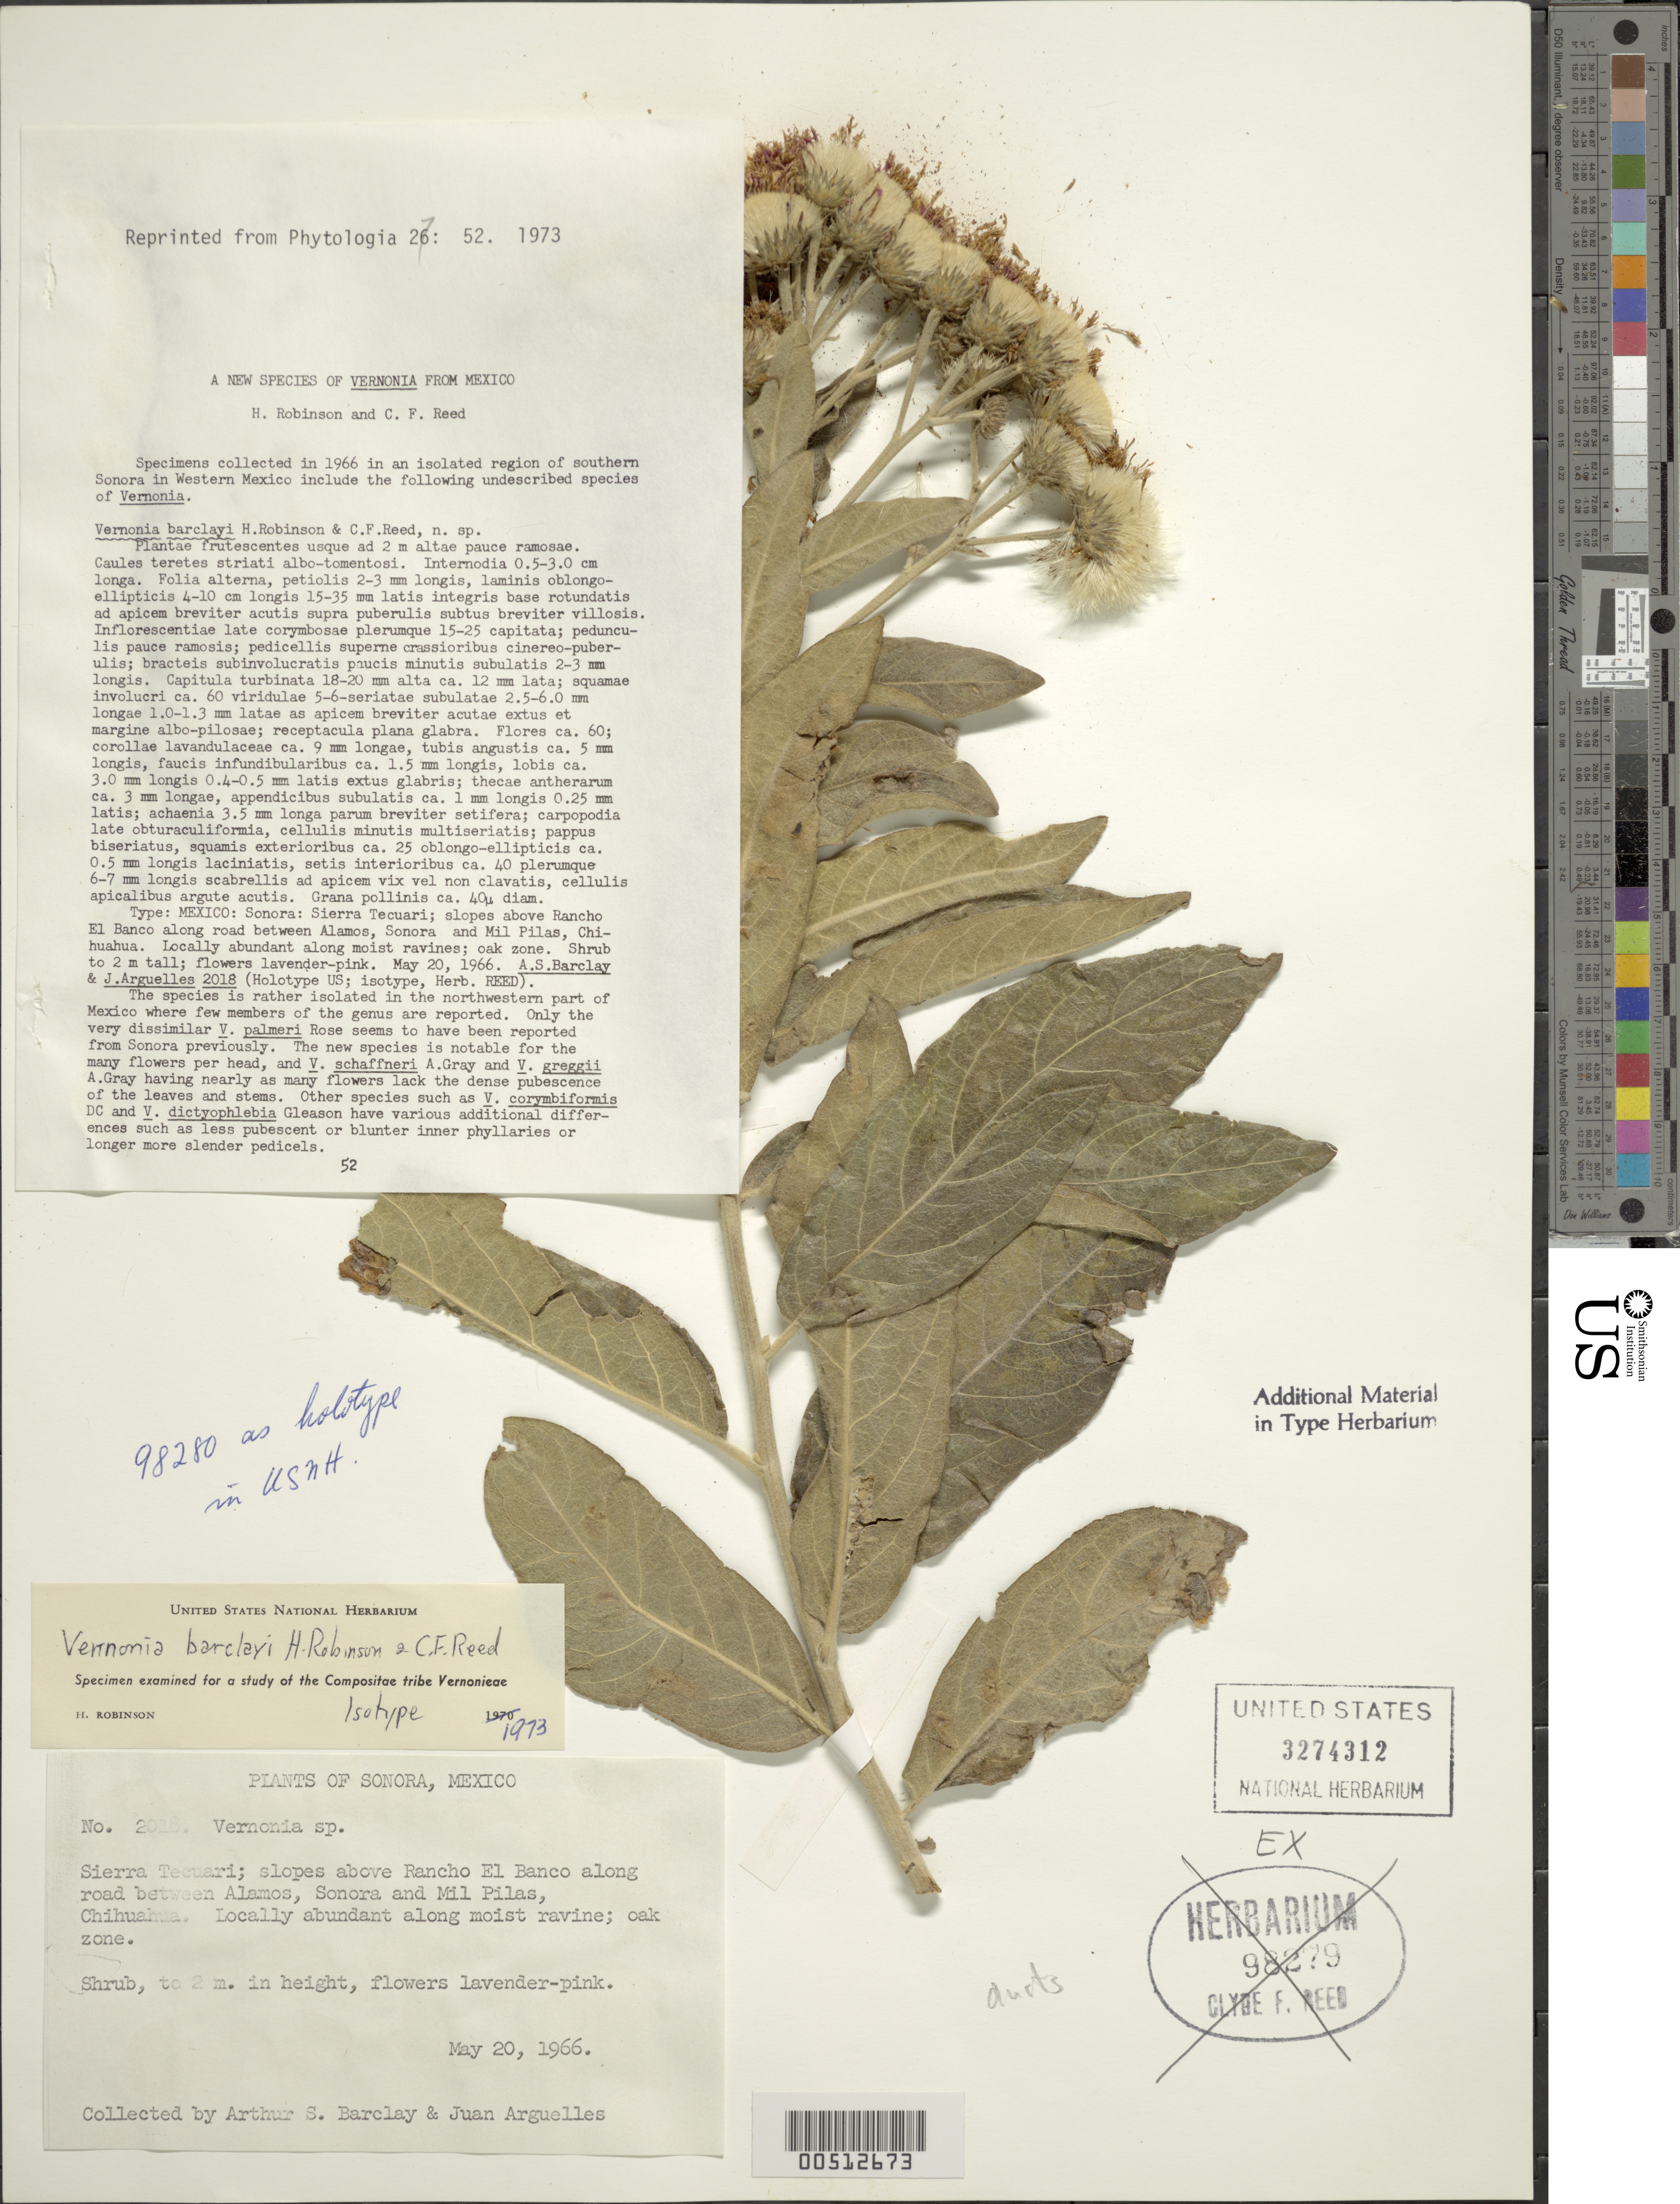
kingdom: Plantae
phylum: Tracheophyta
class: Magnoliopsida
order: Asterales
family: Asteraceae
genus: Vernonia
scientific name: Vernonia barclayi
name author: H. Rob. & C.F. Reed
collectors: A. S. Barclay & J. Arguelles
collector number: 2018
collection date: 1966-05-20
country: Mexico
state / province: Sonora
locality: Sonora, Sierra Tecuari; slopes above Rancho El Banco along road between Alamos, Sonora and Mil Pilas, Chihuahua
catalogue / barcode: US 3274312